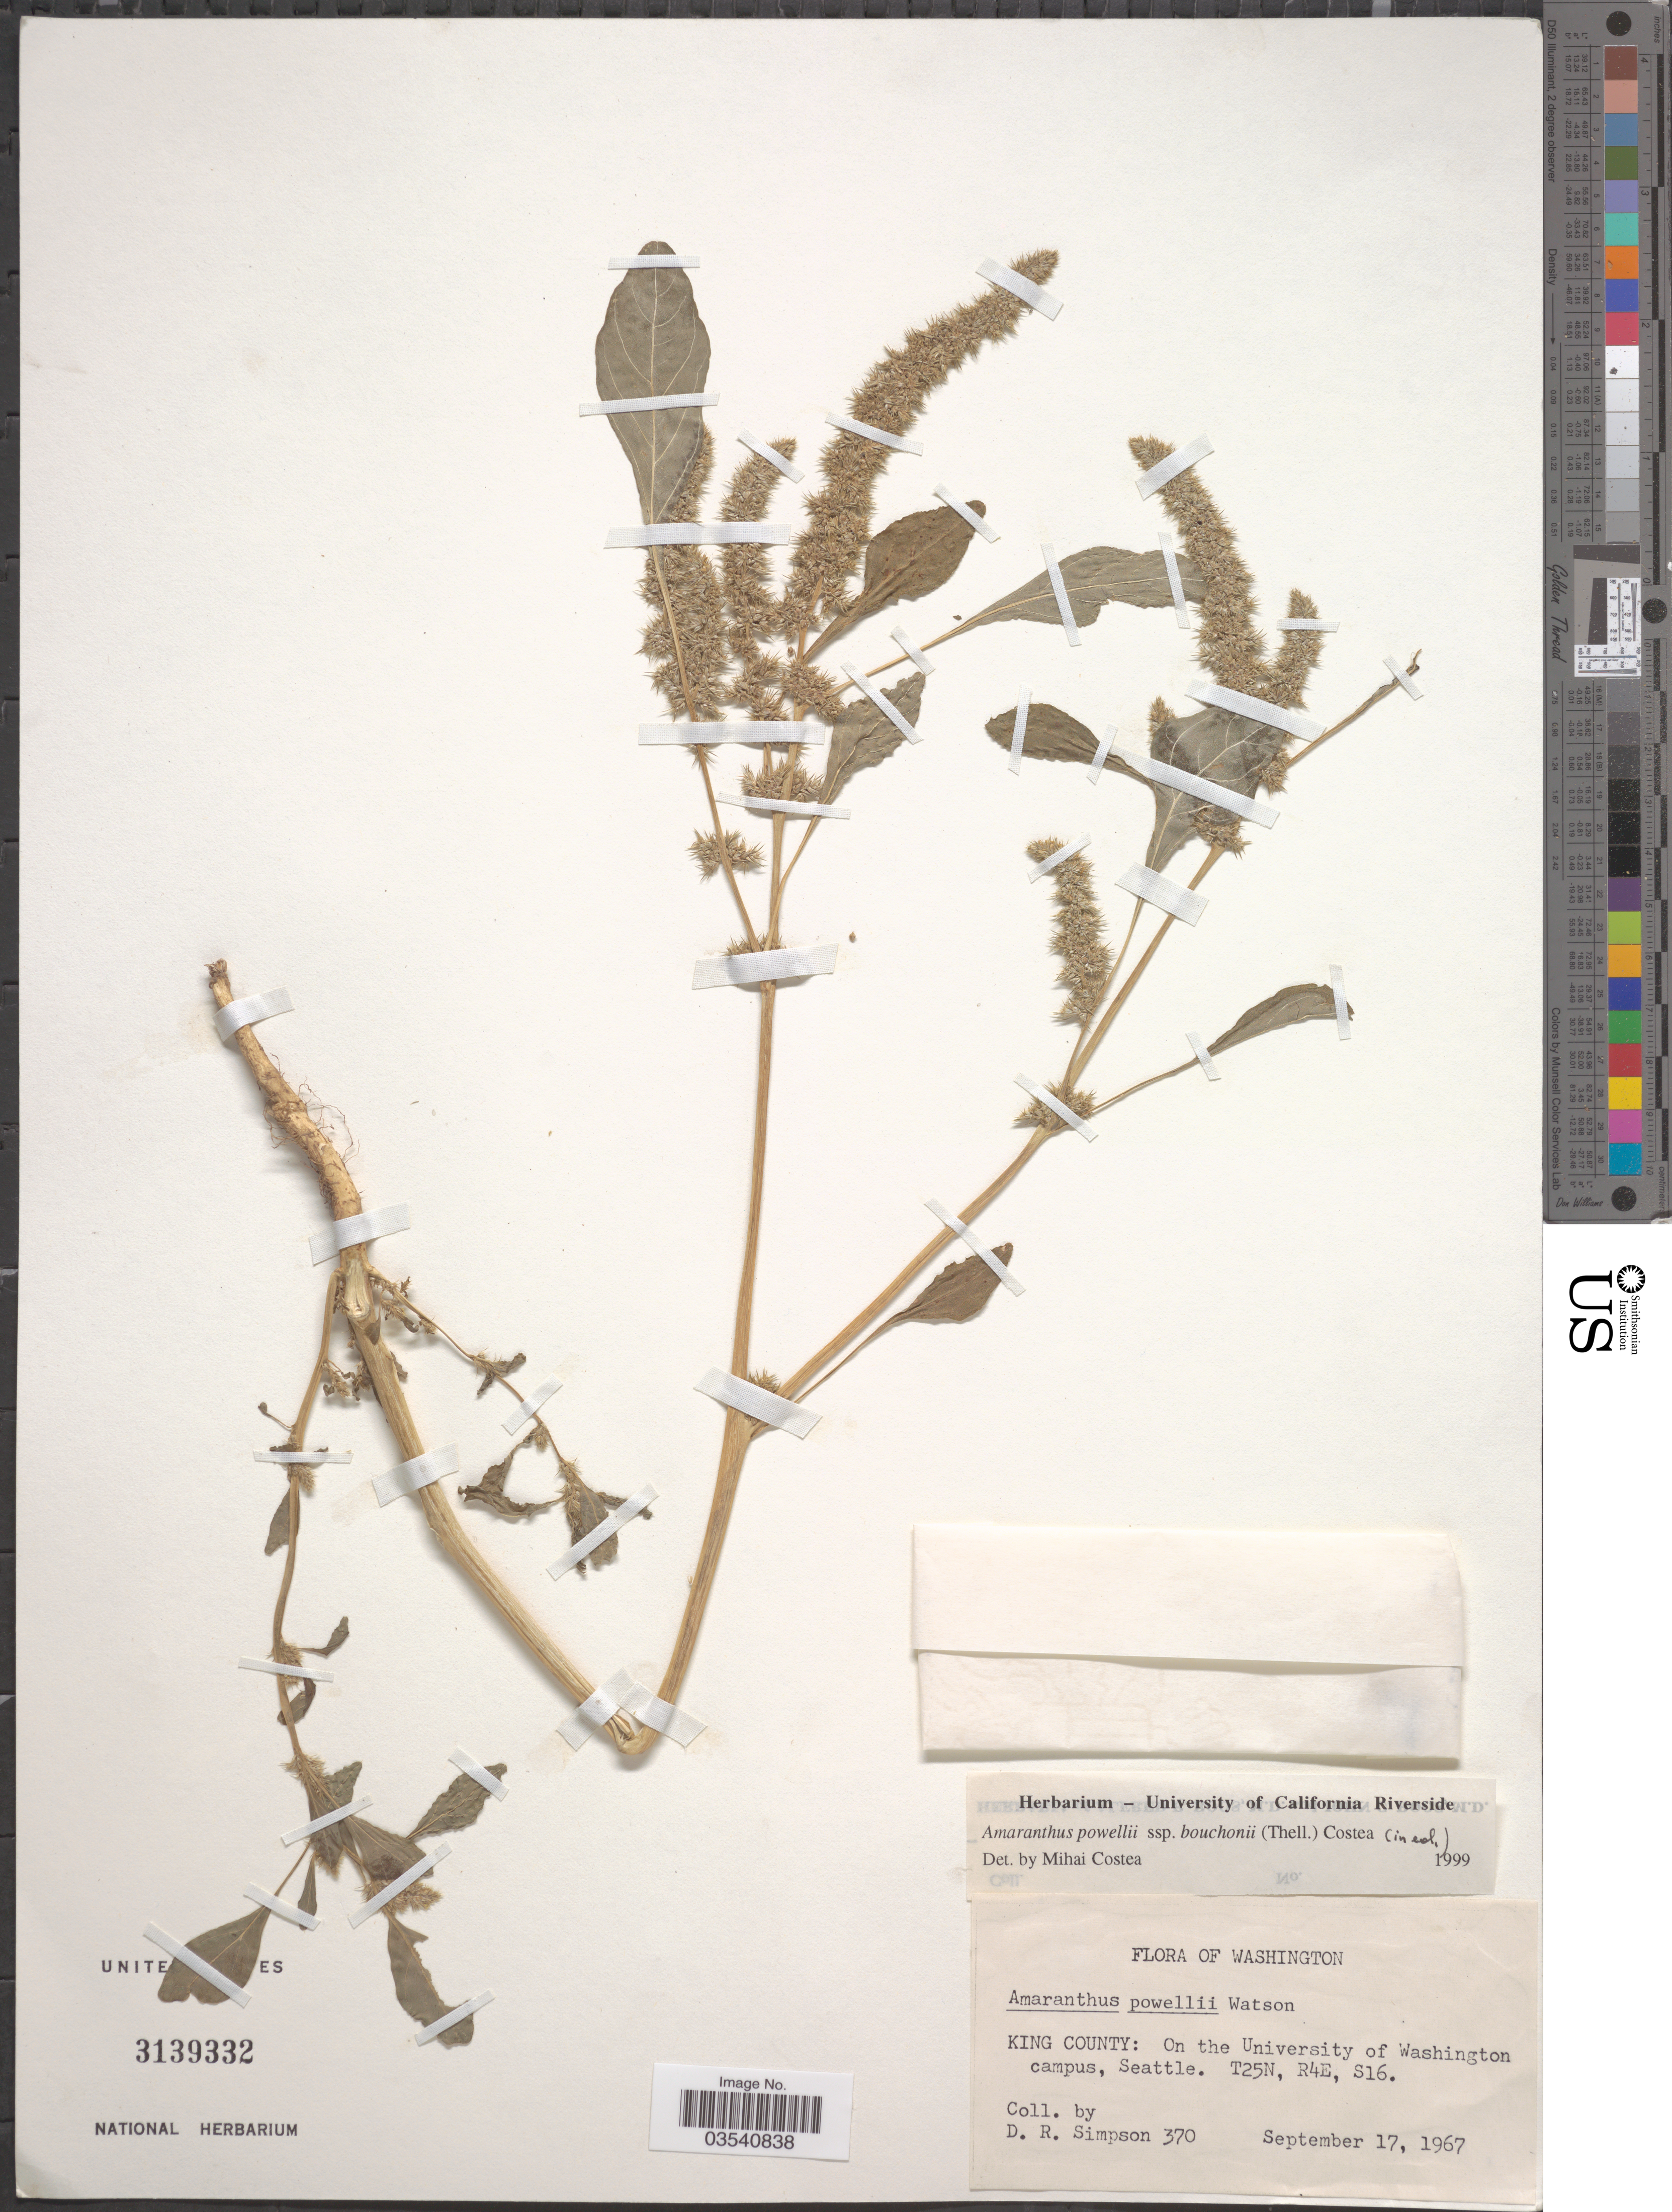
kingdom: Plantae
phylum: Tracheophyta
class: Magnoliopsida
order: Caryophyllales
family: Amaranthaceae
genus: Amaranthus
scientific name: Amaranthus powellii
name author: S. Watson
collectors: D. R. Simpson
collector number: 370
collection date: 1967-09-17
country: United States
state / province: Washington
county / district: King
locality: King County: On the University of Washington campus, Seattle. T25N, R4E, S16.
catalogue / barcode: US 3139332